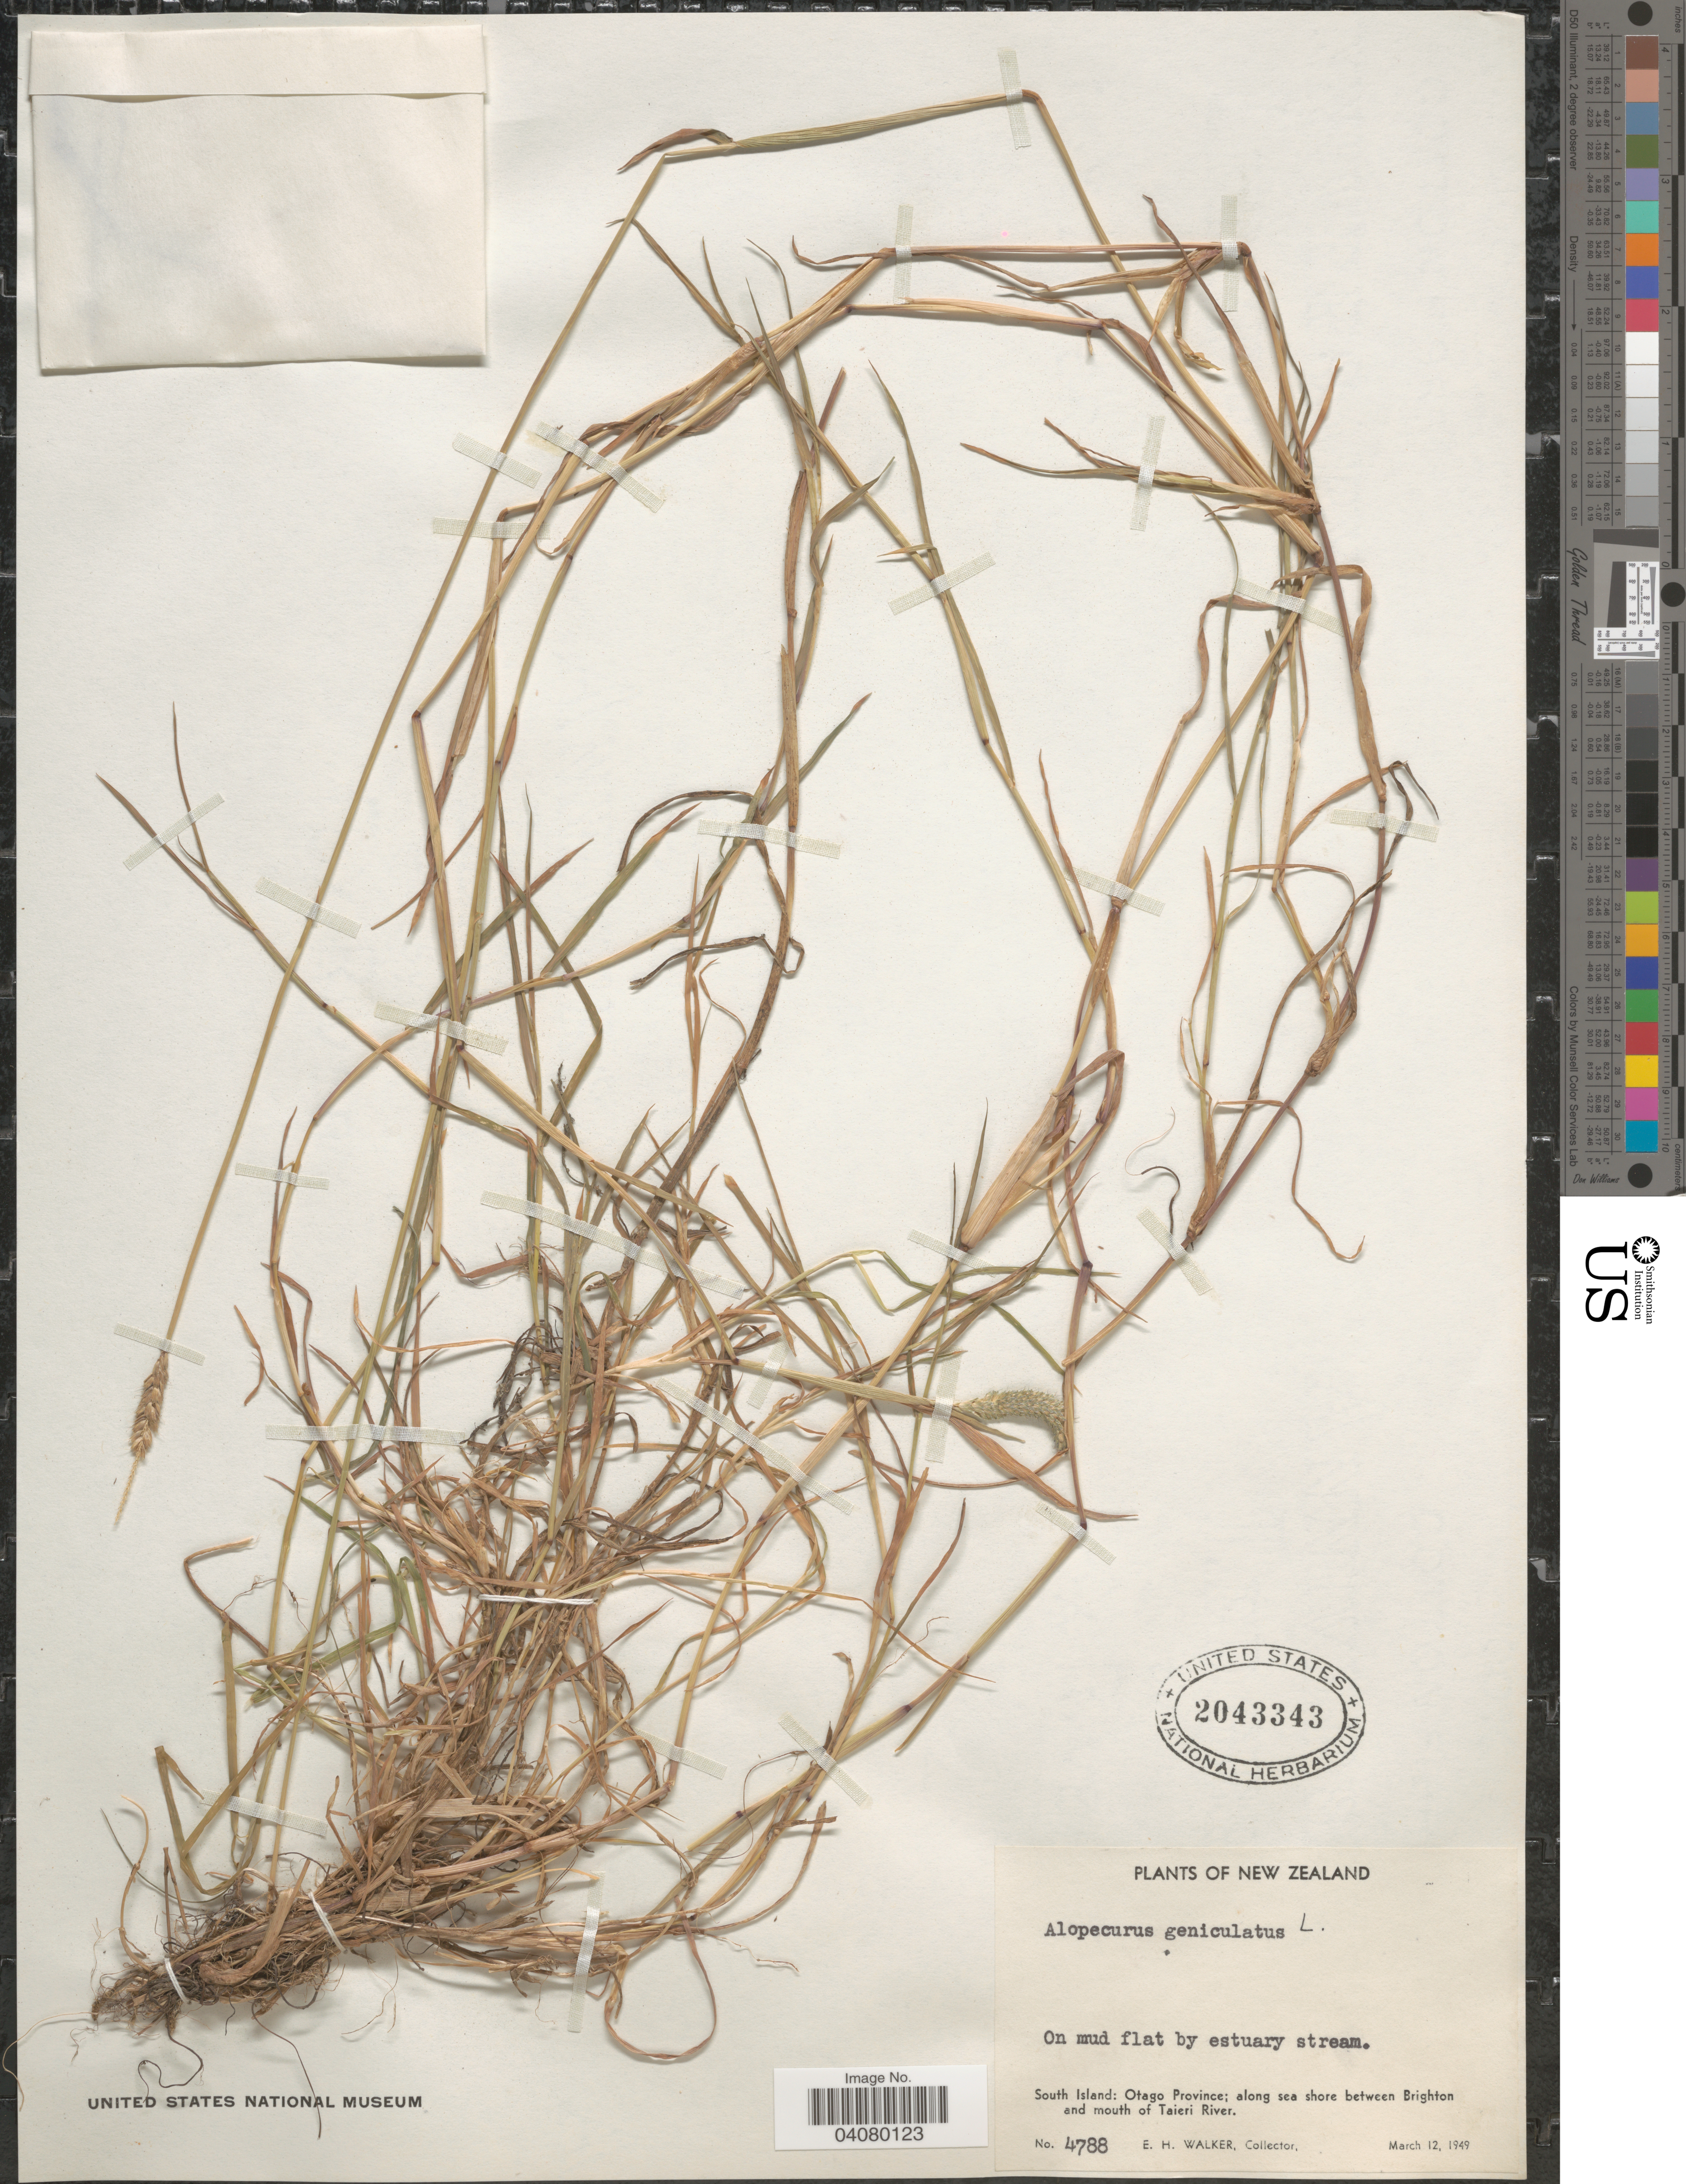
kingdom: Plantae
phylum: Tracheophyta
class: Liliopsida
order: Poales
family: Poaceae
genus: Alopecurus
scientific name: Alopecurus geniculatus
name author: L.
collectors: E. H. Walker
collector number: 4788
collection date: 1949-03-12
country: New Zealand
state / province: Otago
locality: Otago Province; along sea shore between Brightin and mouth of Taieri River.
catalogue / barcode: US 2043343